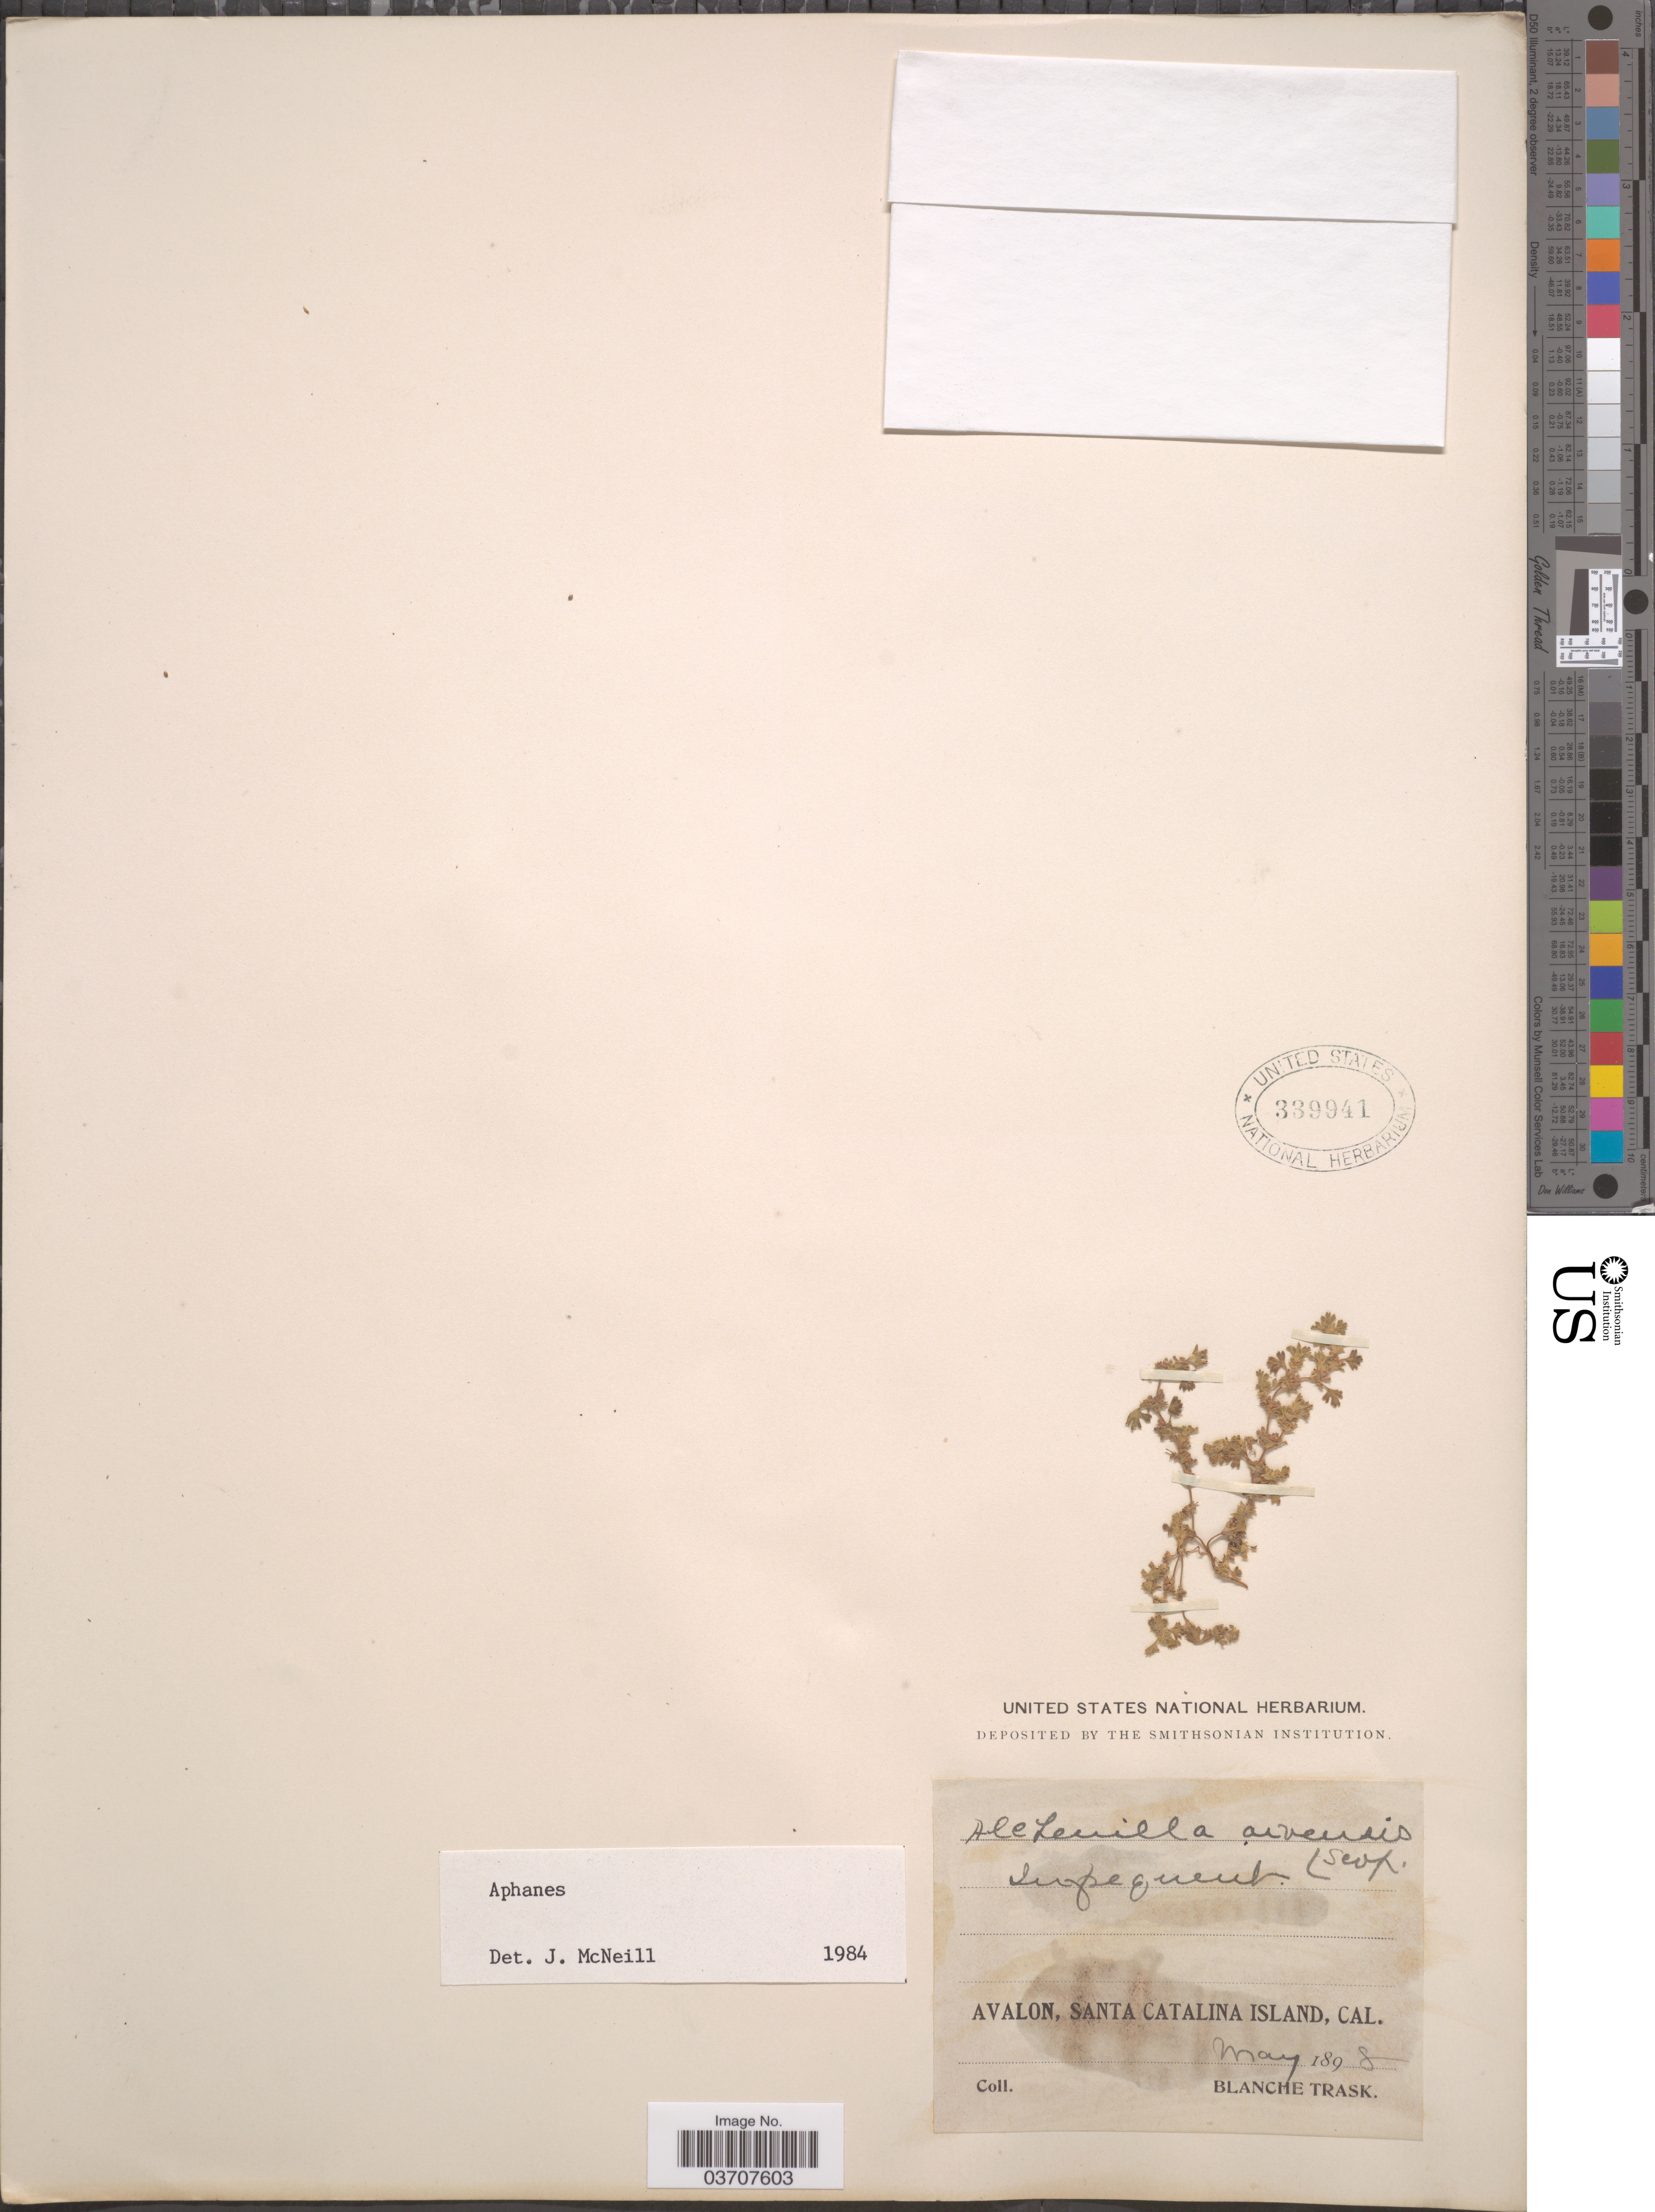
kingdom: Plantae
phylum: Tracheophyta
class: Magnoliopsida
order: Rosales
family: Rosaceae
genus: Aphanes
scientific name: Aphanes sp.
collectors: B. Trask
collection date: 1898-05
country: United States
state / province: California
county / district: Los Angeles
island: Santa Catalina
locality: Avalon, Santa Catalina Island.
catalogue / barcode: US 339941